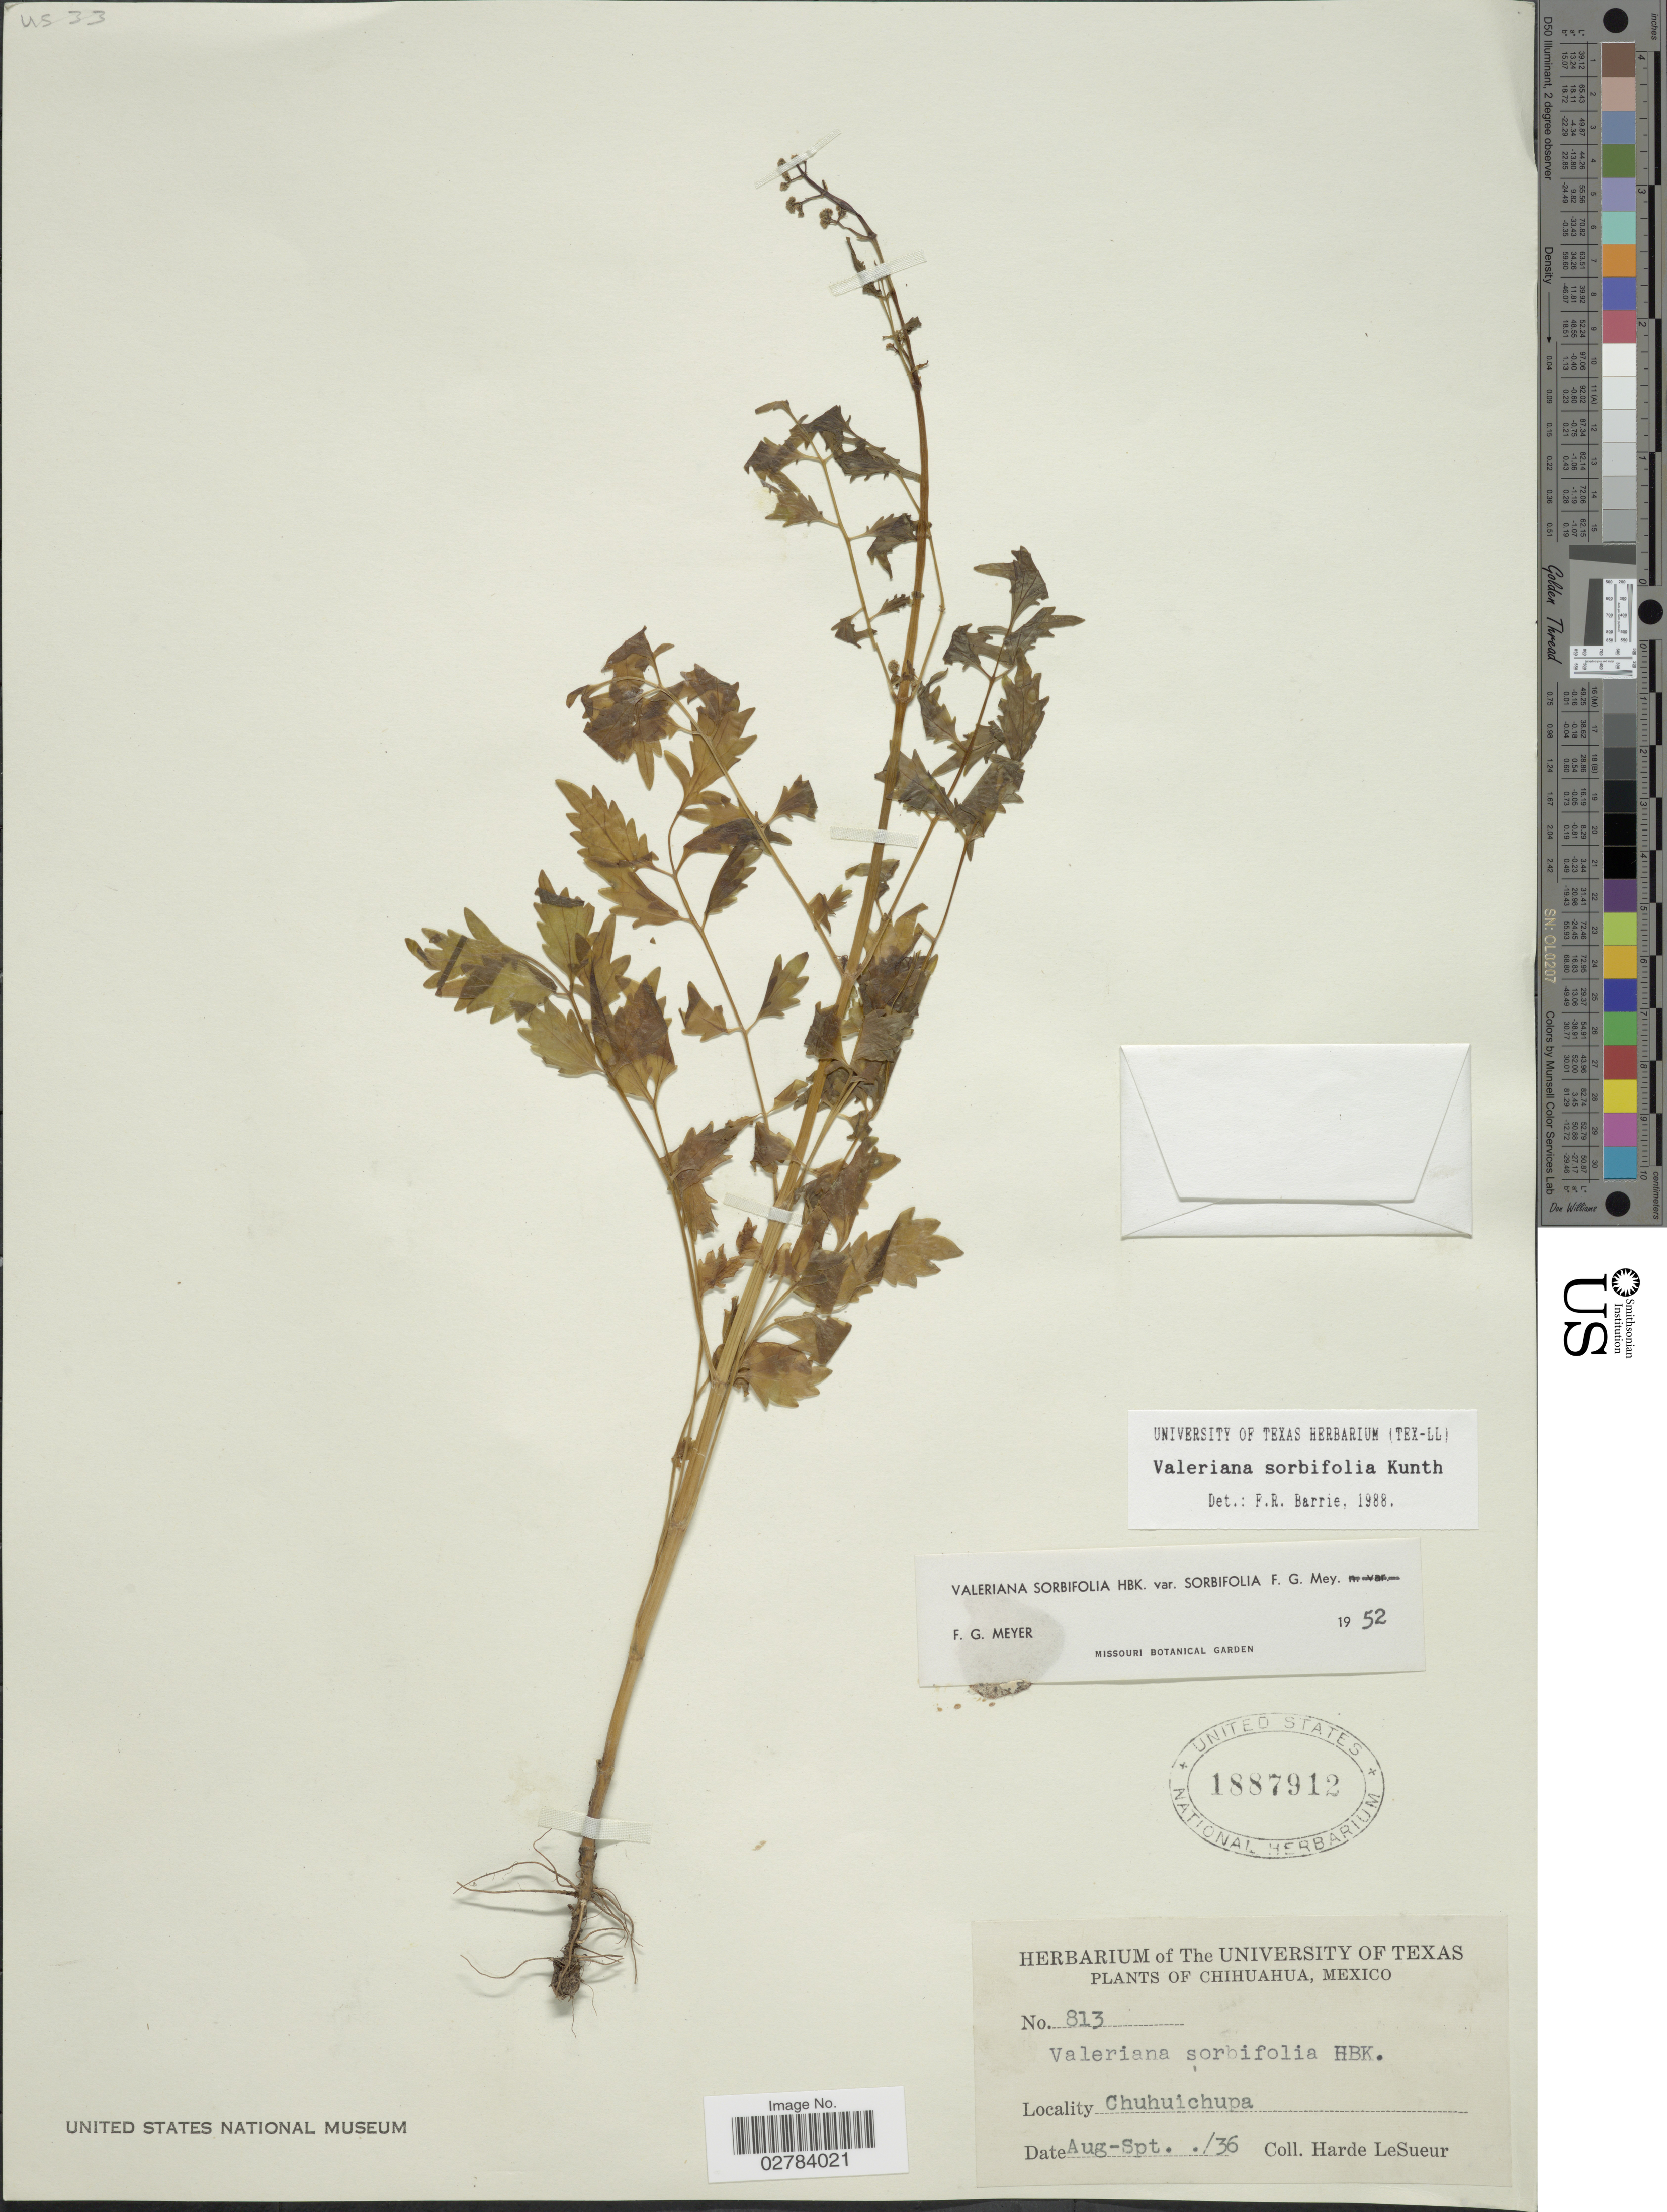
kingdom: Plantae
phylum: Tracheophyta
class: Magnoliopsida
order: Dipsacales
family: Caprifoliaceae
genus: Valeriana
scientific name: Valeriana sorbifolia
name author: Kunth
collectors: H. LeSueur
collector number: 813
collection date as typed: Transcribed d/m/y: /8/36 to /9/36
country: Mexico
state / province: Chihuahua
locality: Chuhuichupa.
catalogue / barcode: US 1887912